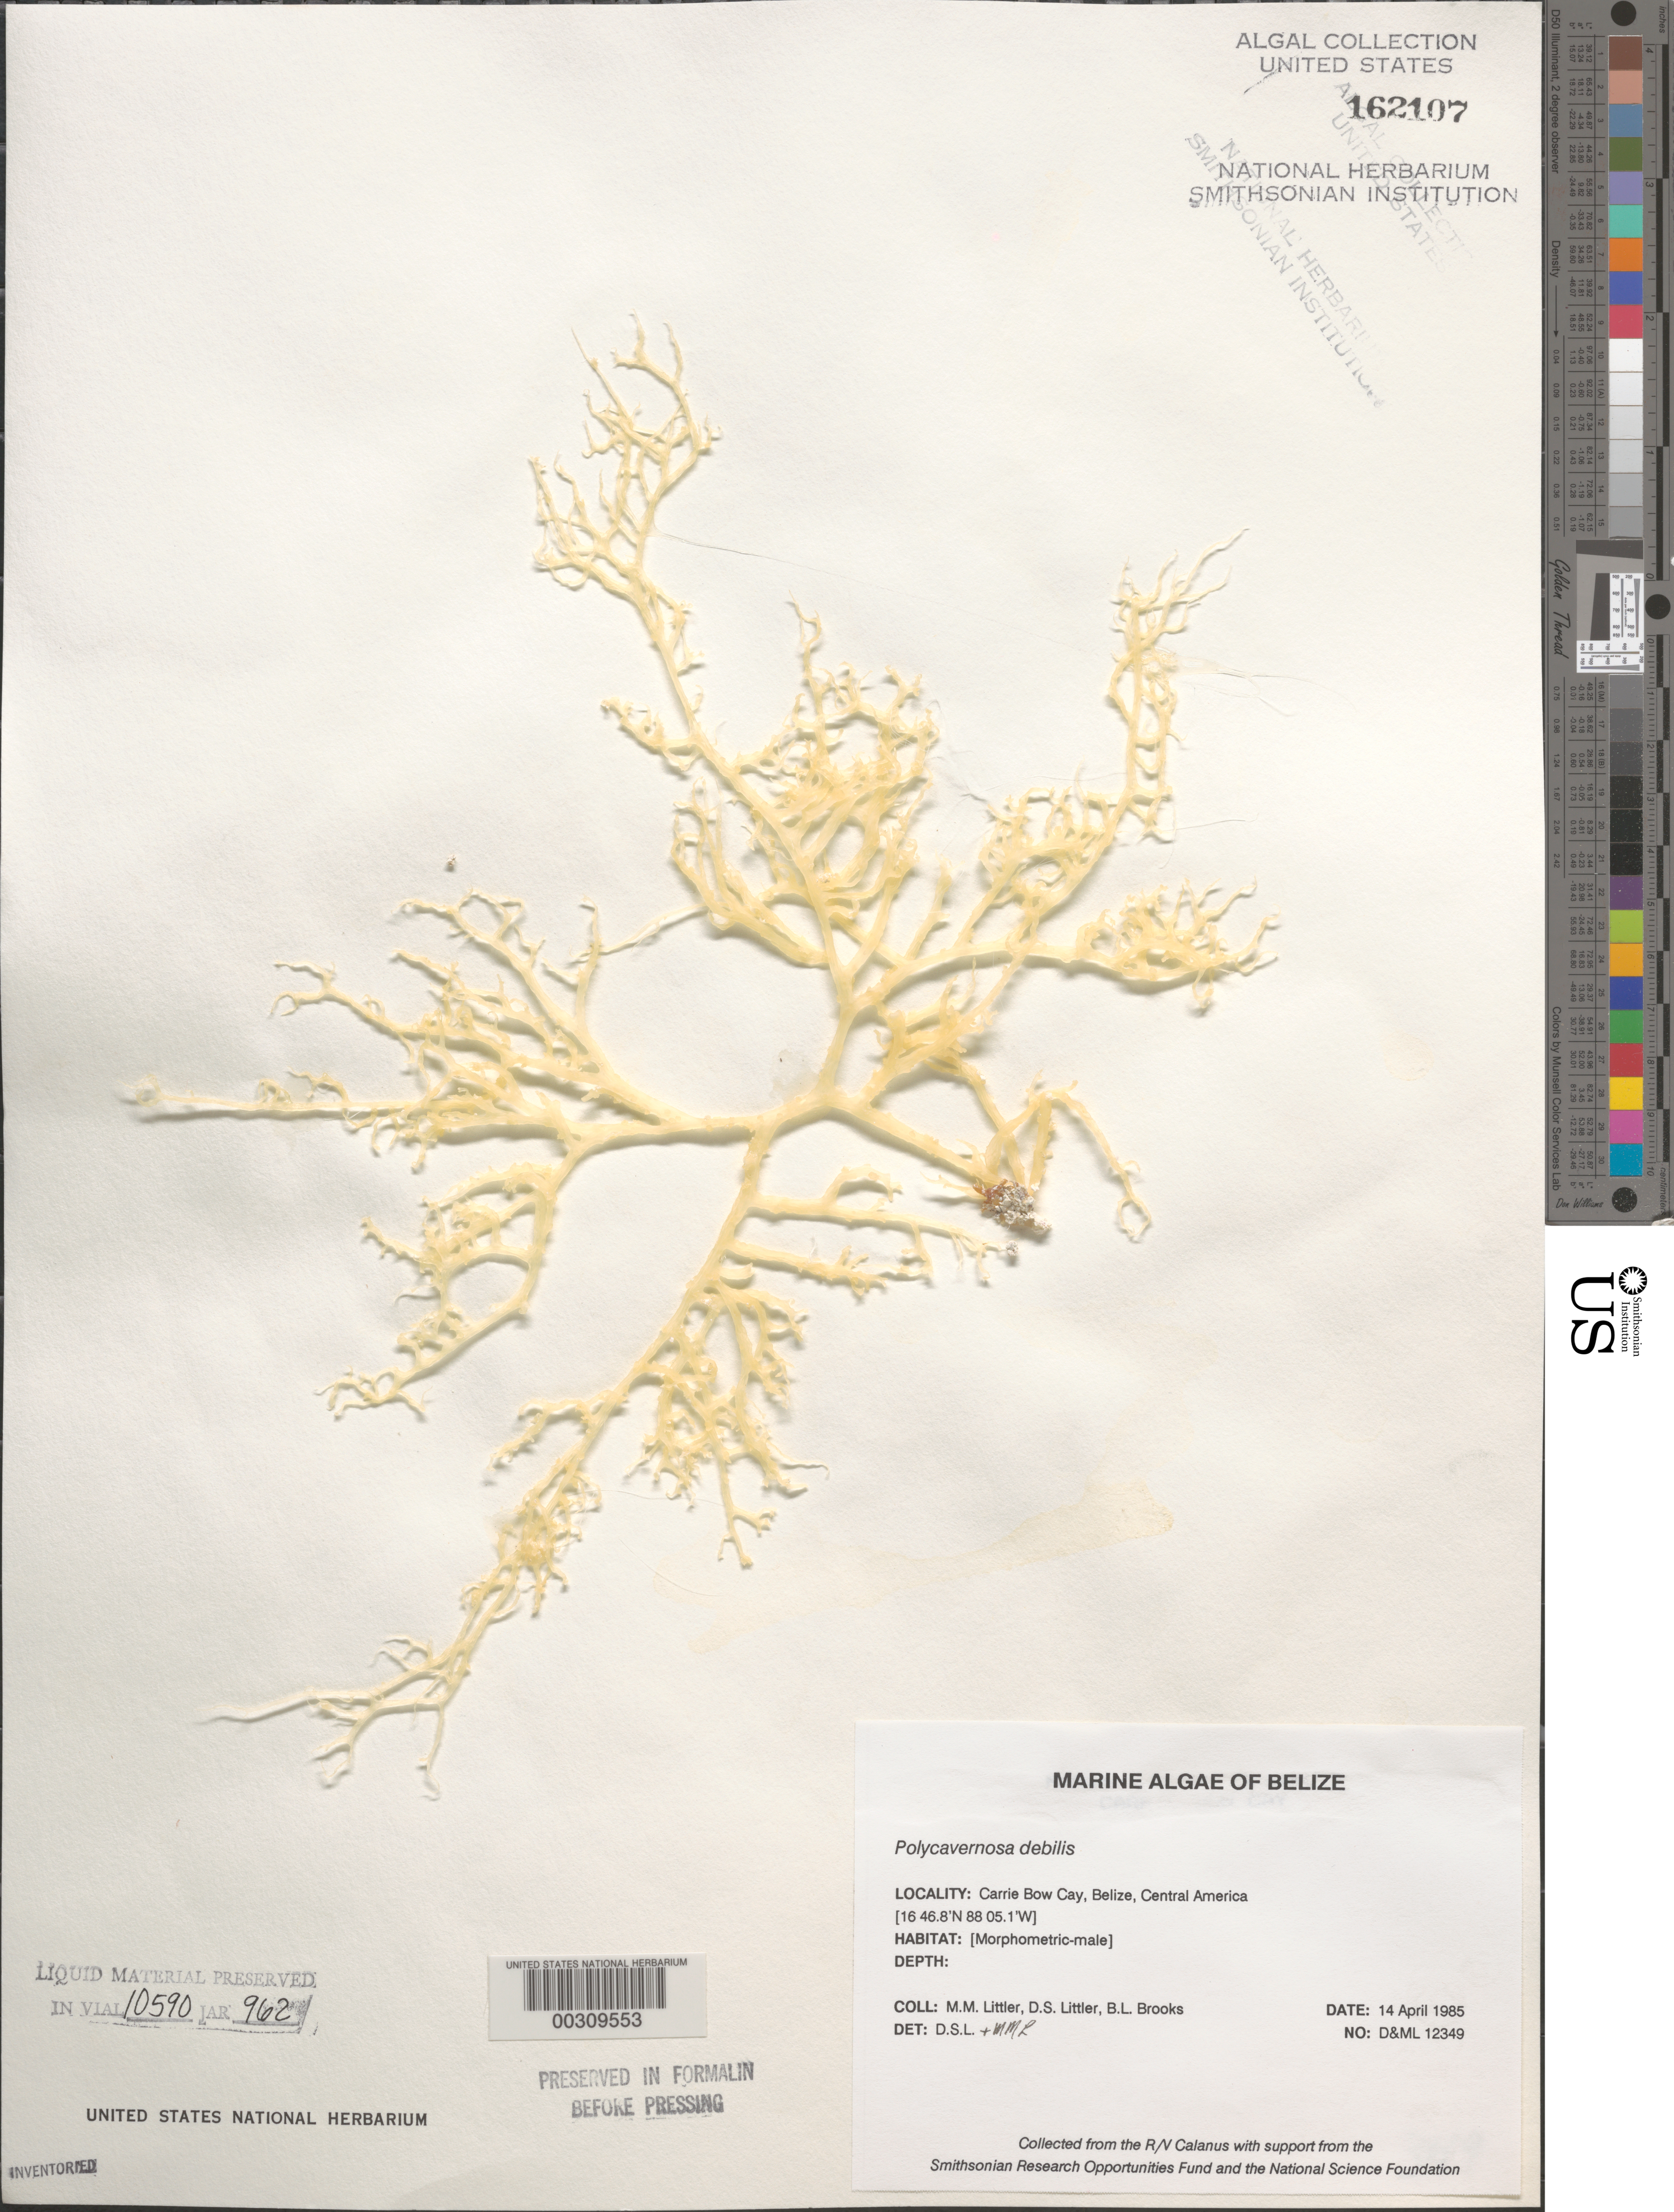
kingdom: Plantae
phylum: Rhodophyta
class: Florideophyceae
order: Gracilariales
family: Gracilariaceae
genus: Gracilaria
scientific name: Gracilaria debilis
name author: (Forssk.) Børgesen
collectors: M. M. Littler, D. S. Littler & B. Brooks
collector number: D&ML 12349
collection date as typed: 14 Apr 1985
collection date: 1985-04-14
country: Belize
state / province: Stann Creek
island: Carrie Bow Cay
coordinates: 16 46.8' N, 88 05.1' W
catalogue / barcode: US 162107